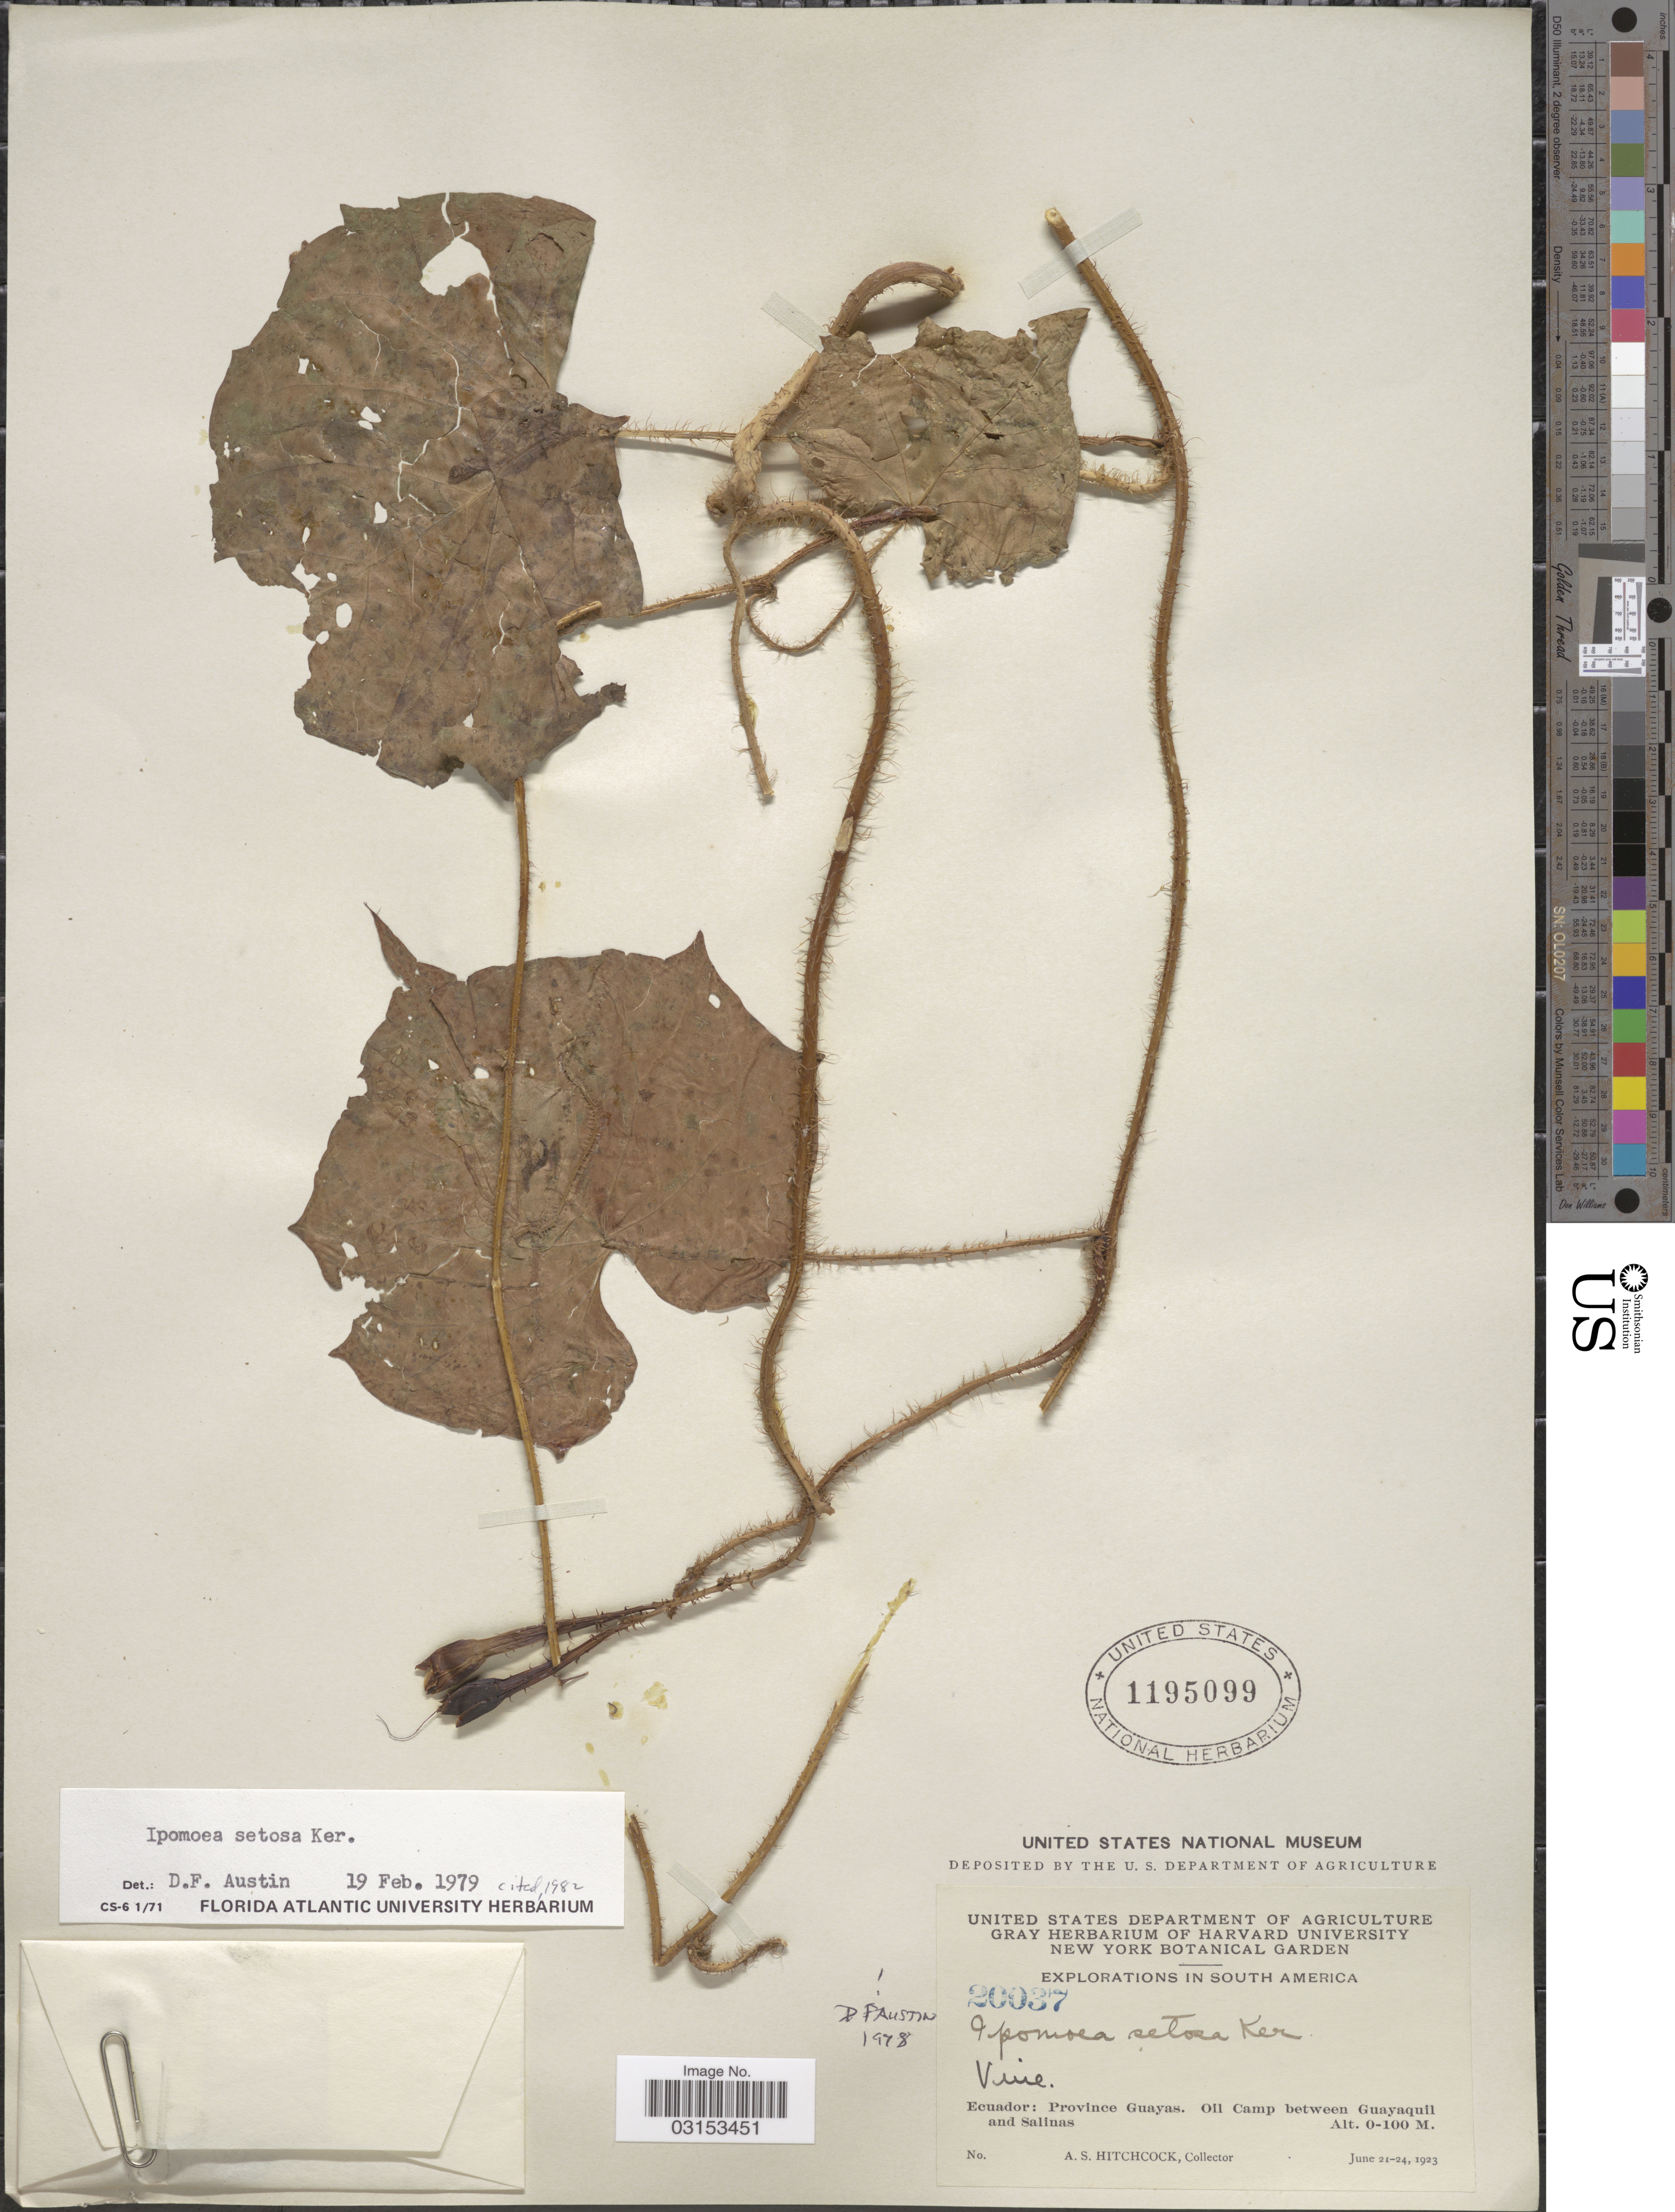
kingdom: Plantae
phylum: Tracheophyta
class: Magnoliopsida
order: Solanales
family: Convolvulaceae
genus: Ipomoea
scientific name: Ipomoea setosa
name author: Ker Gawl.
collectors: A. S. Hitchcock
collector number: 20037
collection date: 1923-06-21/1923-06-24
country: Ecuador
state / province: Guayas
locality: Oil Camp between Guayaquil and Salinas.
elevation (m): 0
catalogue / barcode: US 1195099